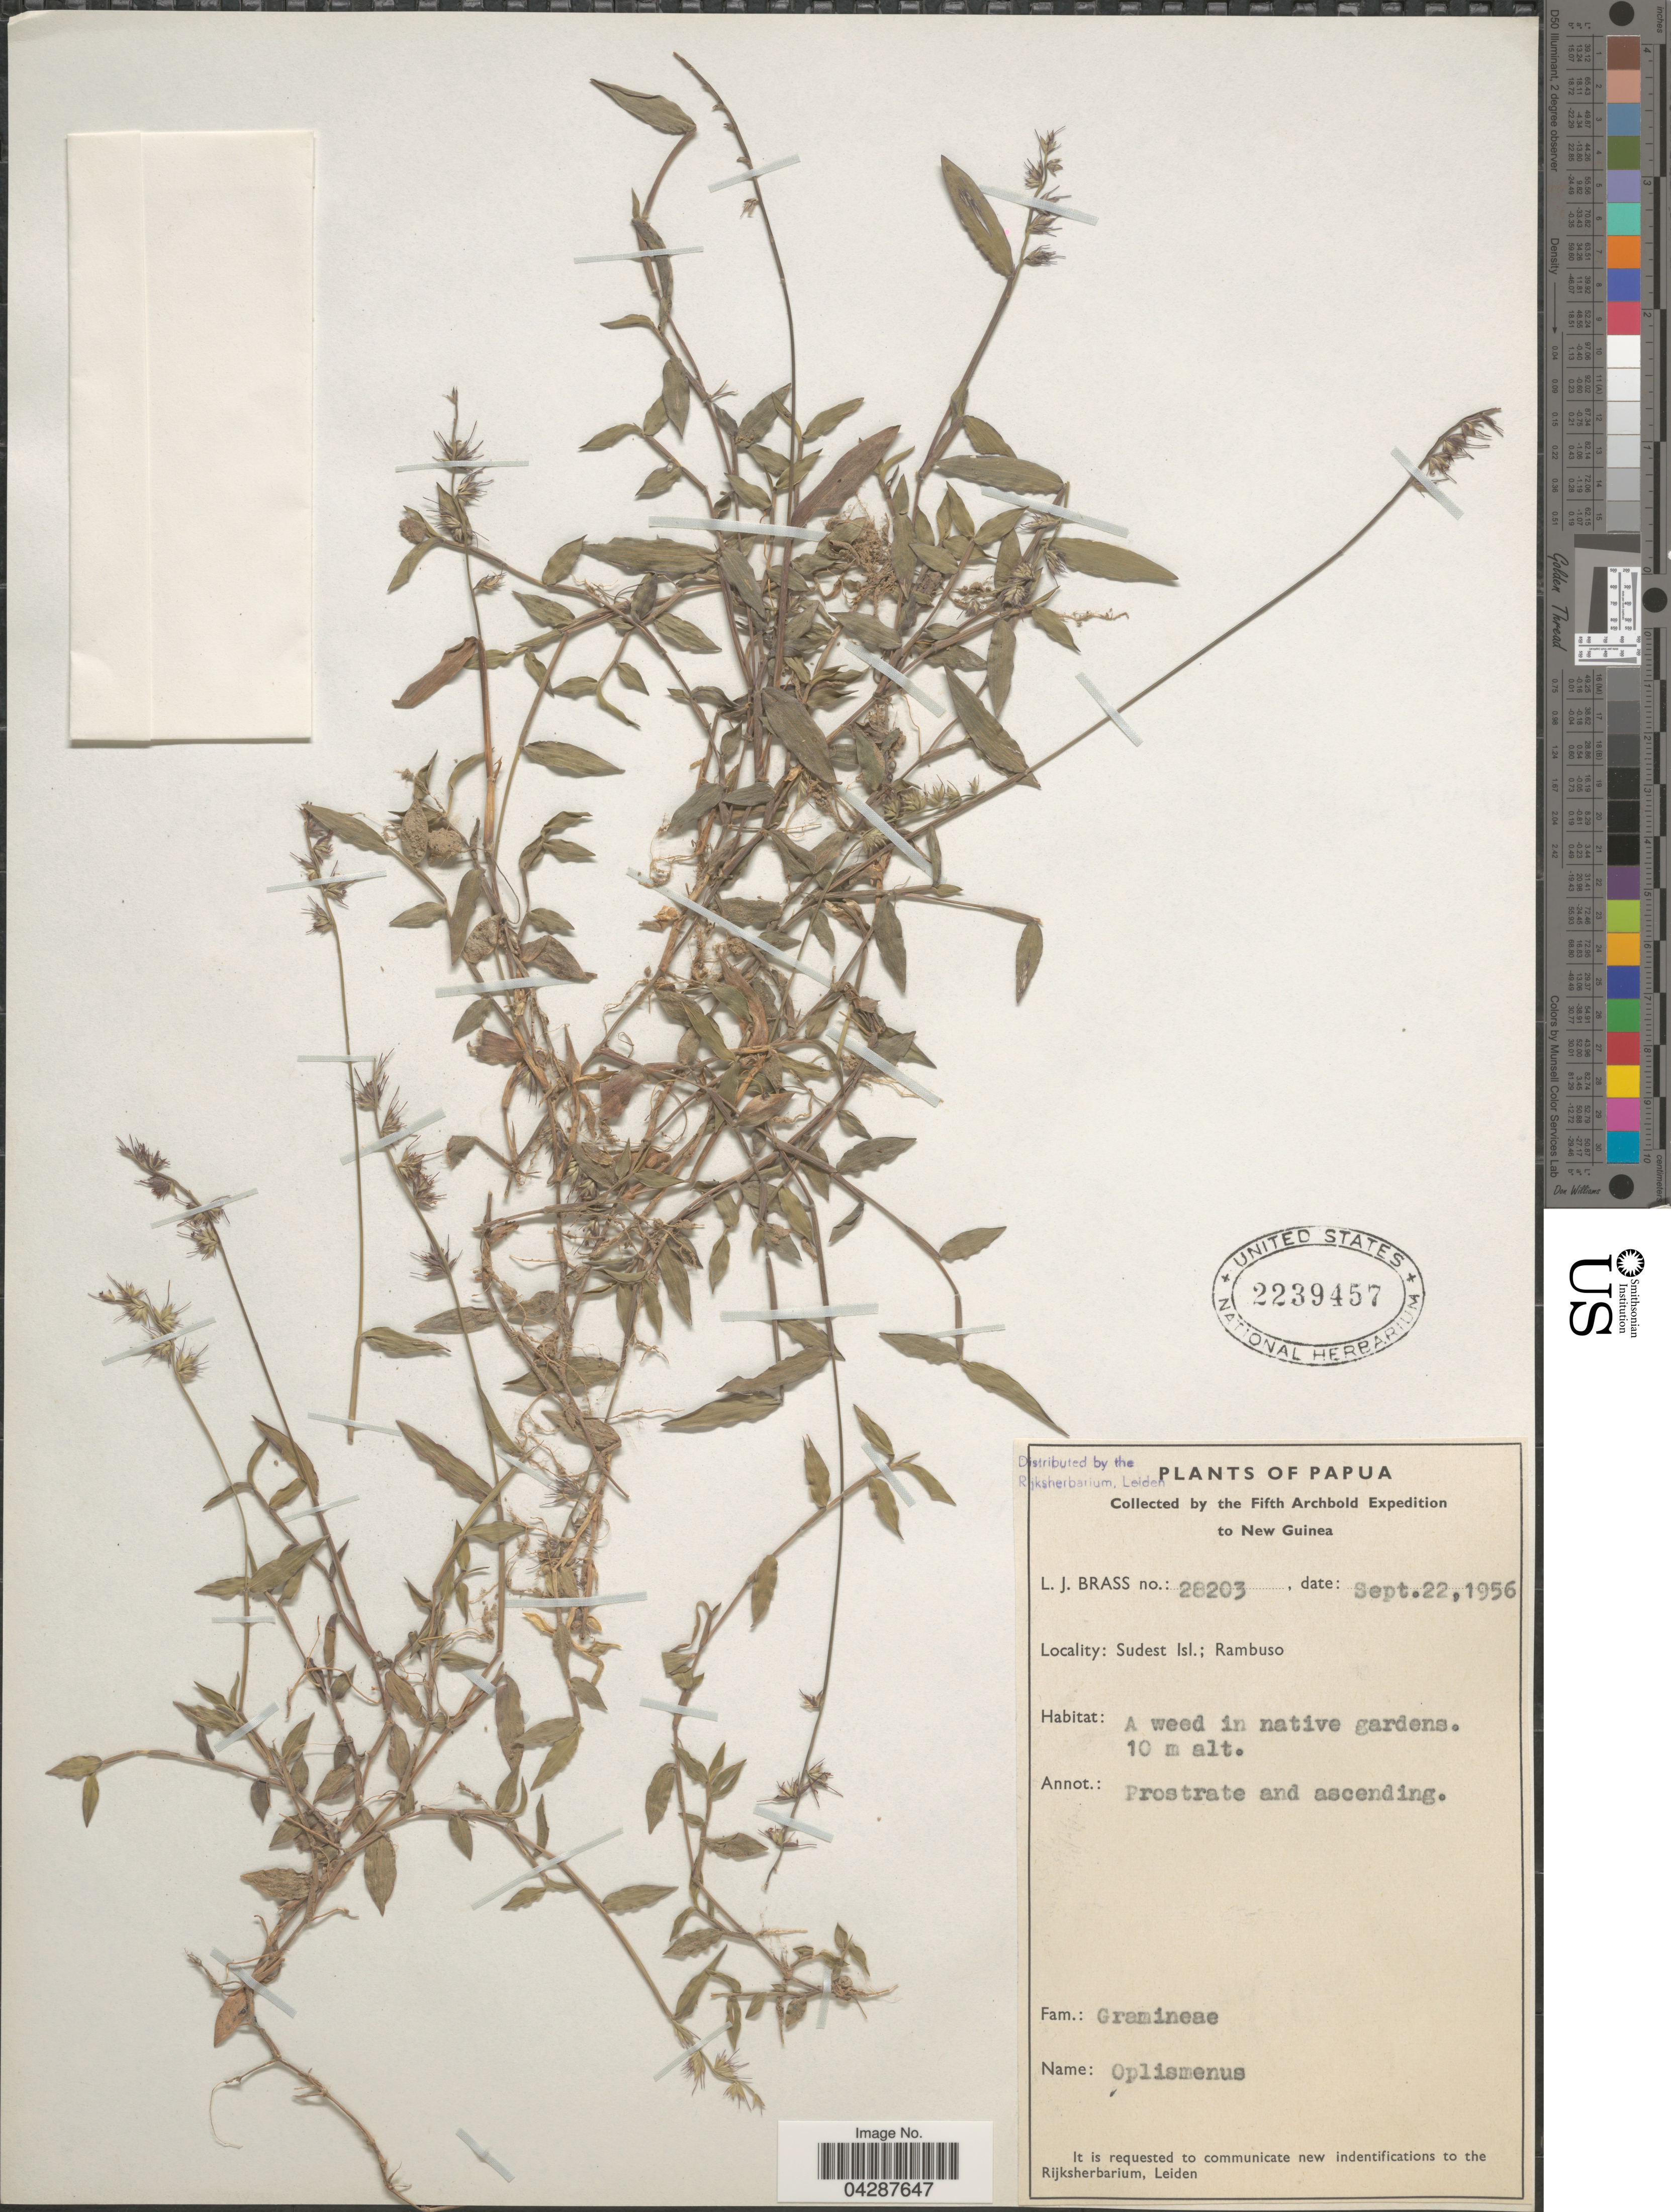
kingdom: Plantae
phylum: Tracheophyta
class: Liliopsida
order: Poales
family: Poaceae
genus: Oplismenus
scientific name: Oplismenus sp.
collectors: L. J. Brass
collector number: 28203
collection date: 1956-09-22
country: Papua New Guinea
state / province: Milne Bay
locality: Papua. The Fifth Archbold Expedition to New Guinea. Sudest Isl., Rambuso.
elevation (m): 10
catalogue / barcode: US 2239457